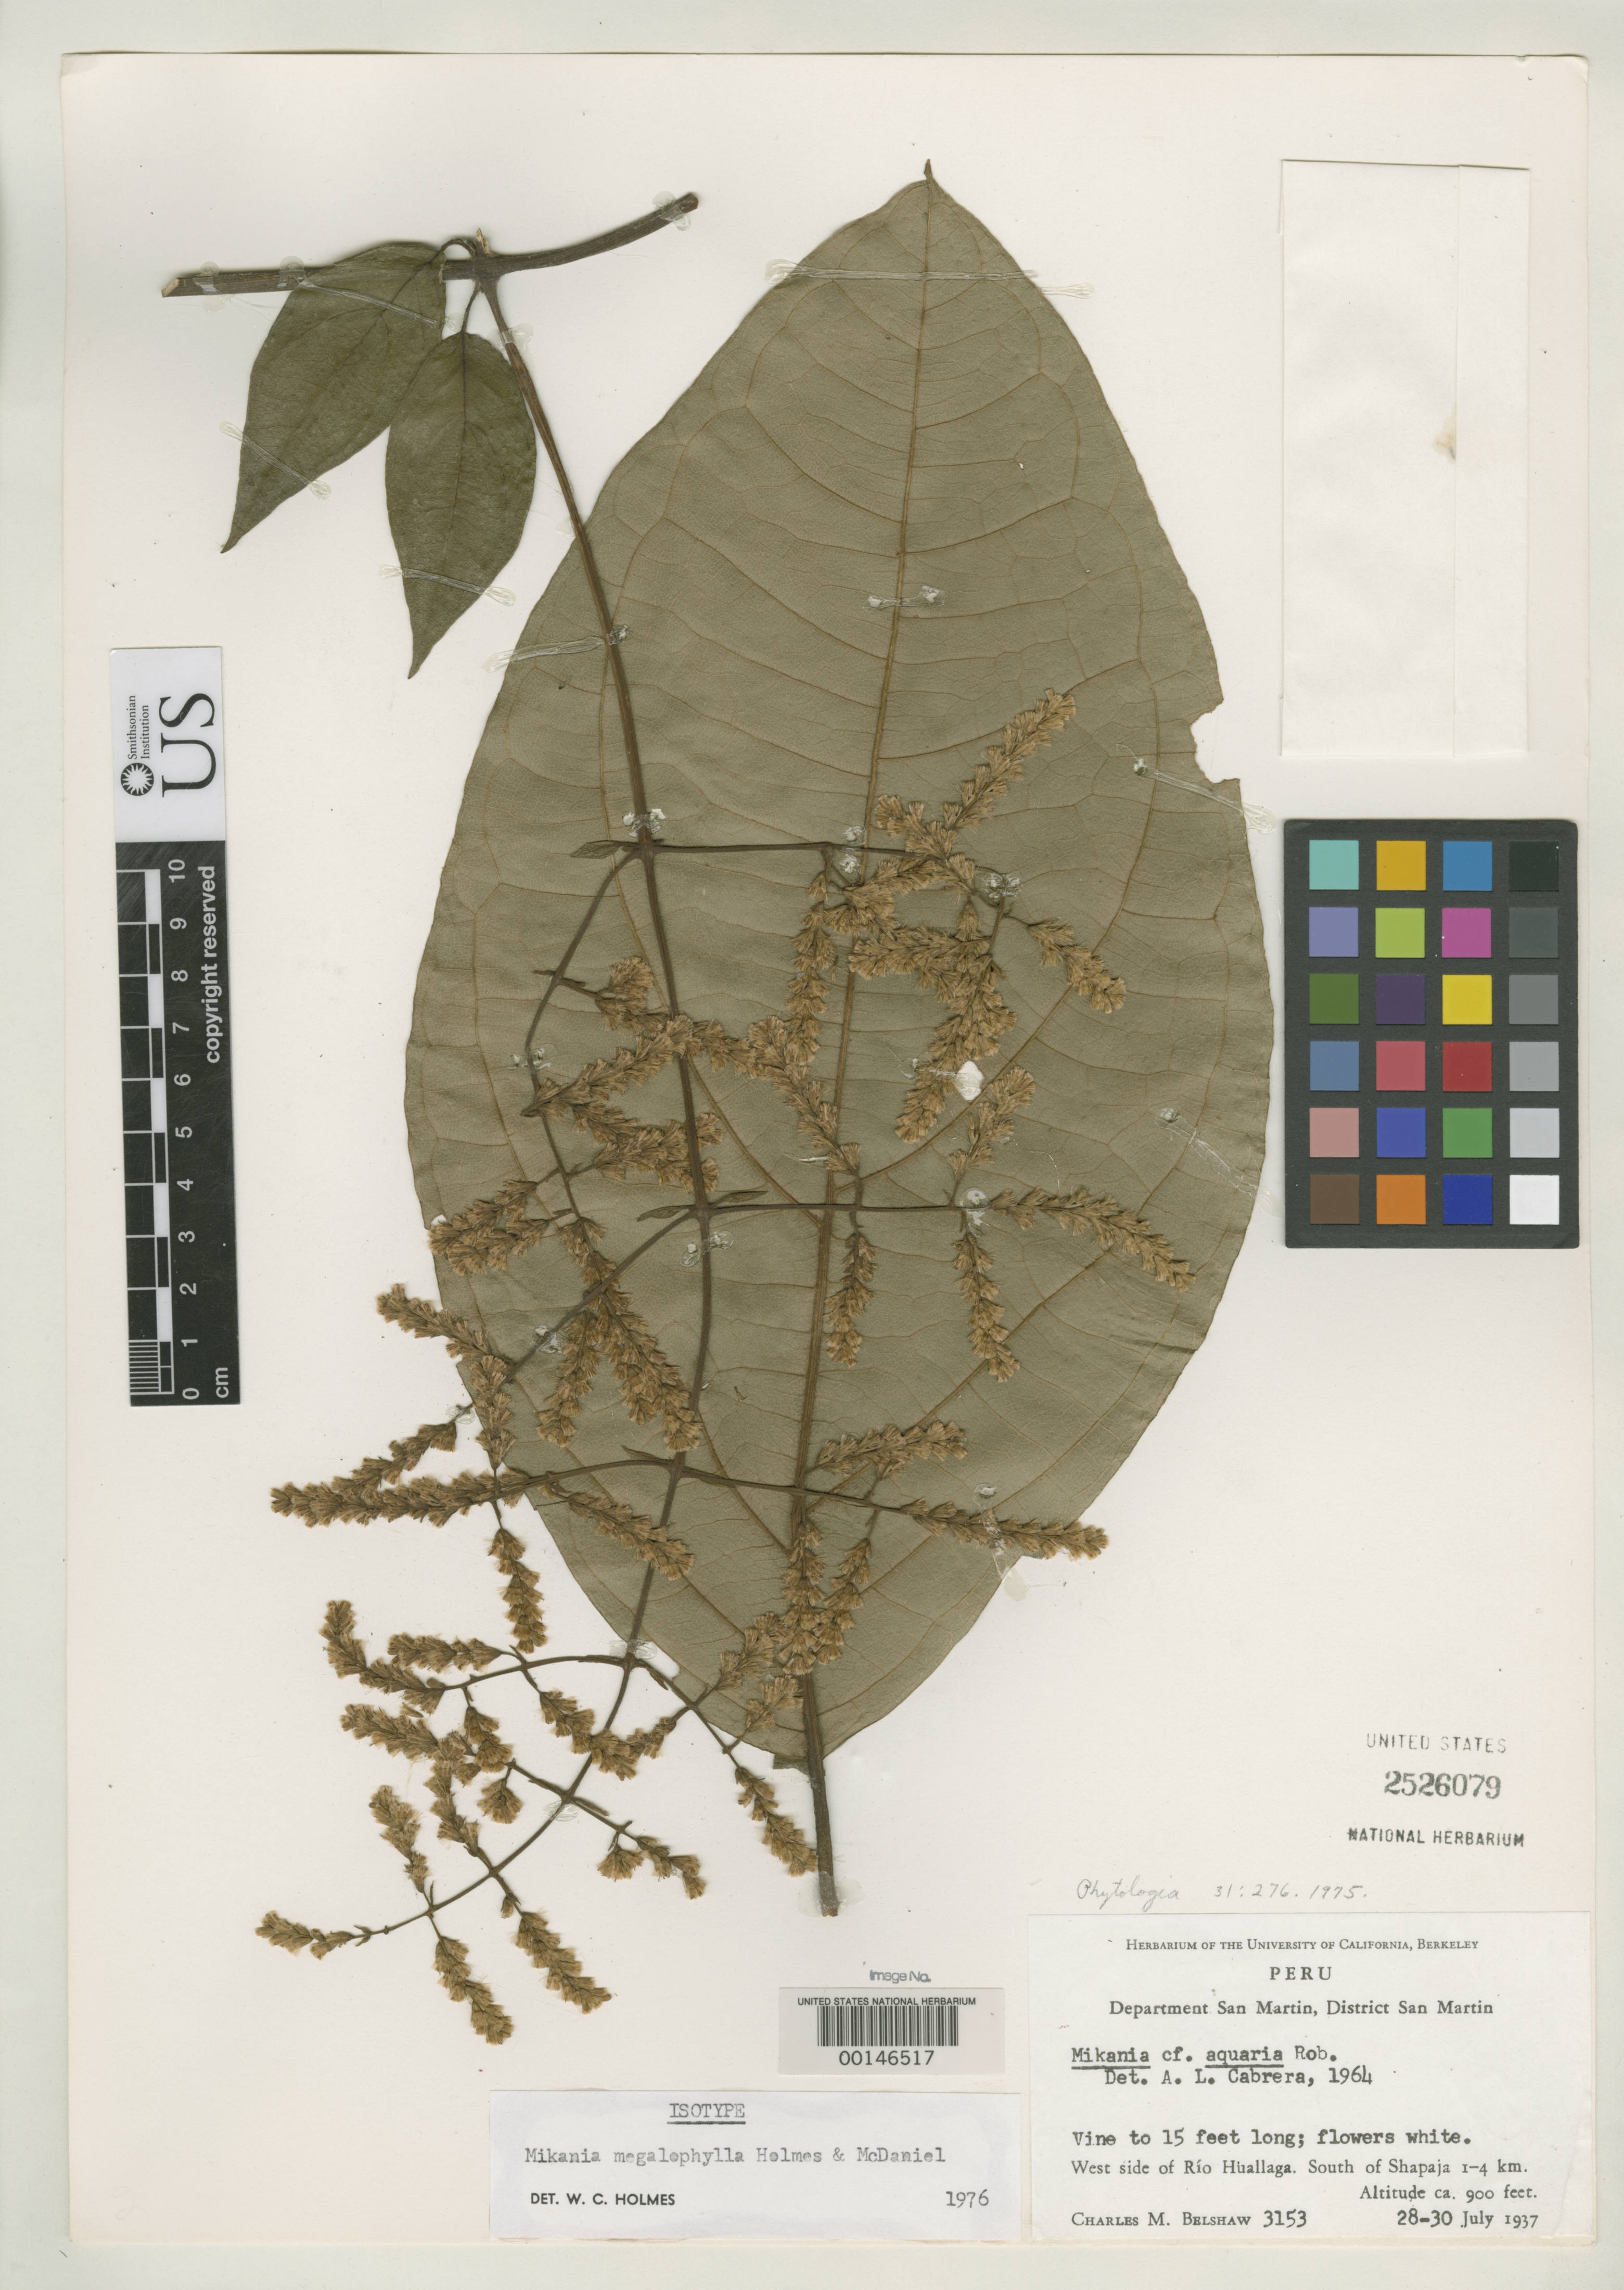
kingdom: Plantae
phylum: Tracheophyta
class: Magnoliopsida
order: Asterales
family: Asteraceae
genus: Mikania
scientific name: Mikania megalophylla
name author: W.C. Holmes & McDaniel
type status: Isotype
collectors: C. Shaw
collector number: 3153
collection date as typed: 28 Jul 1937 to 30 Jul 1937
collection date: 1937-07-28/1937-07-30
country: Peru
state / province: San Martín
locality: Rio Huallaga S of Shapaja.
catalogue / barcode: US 2526079